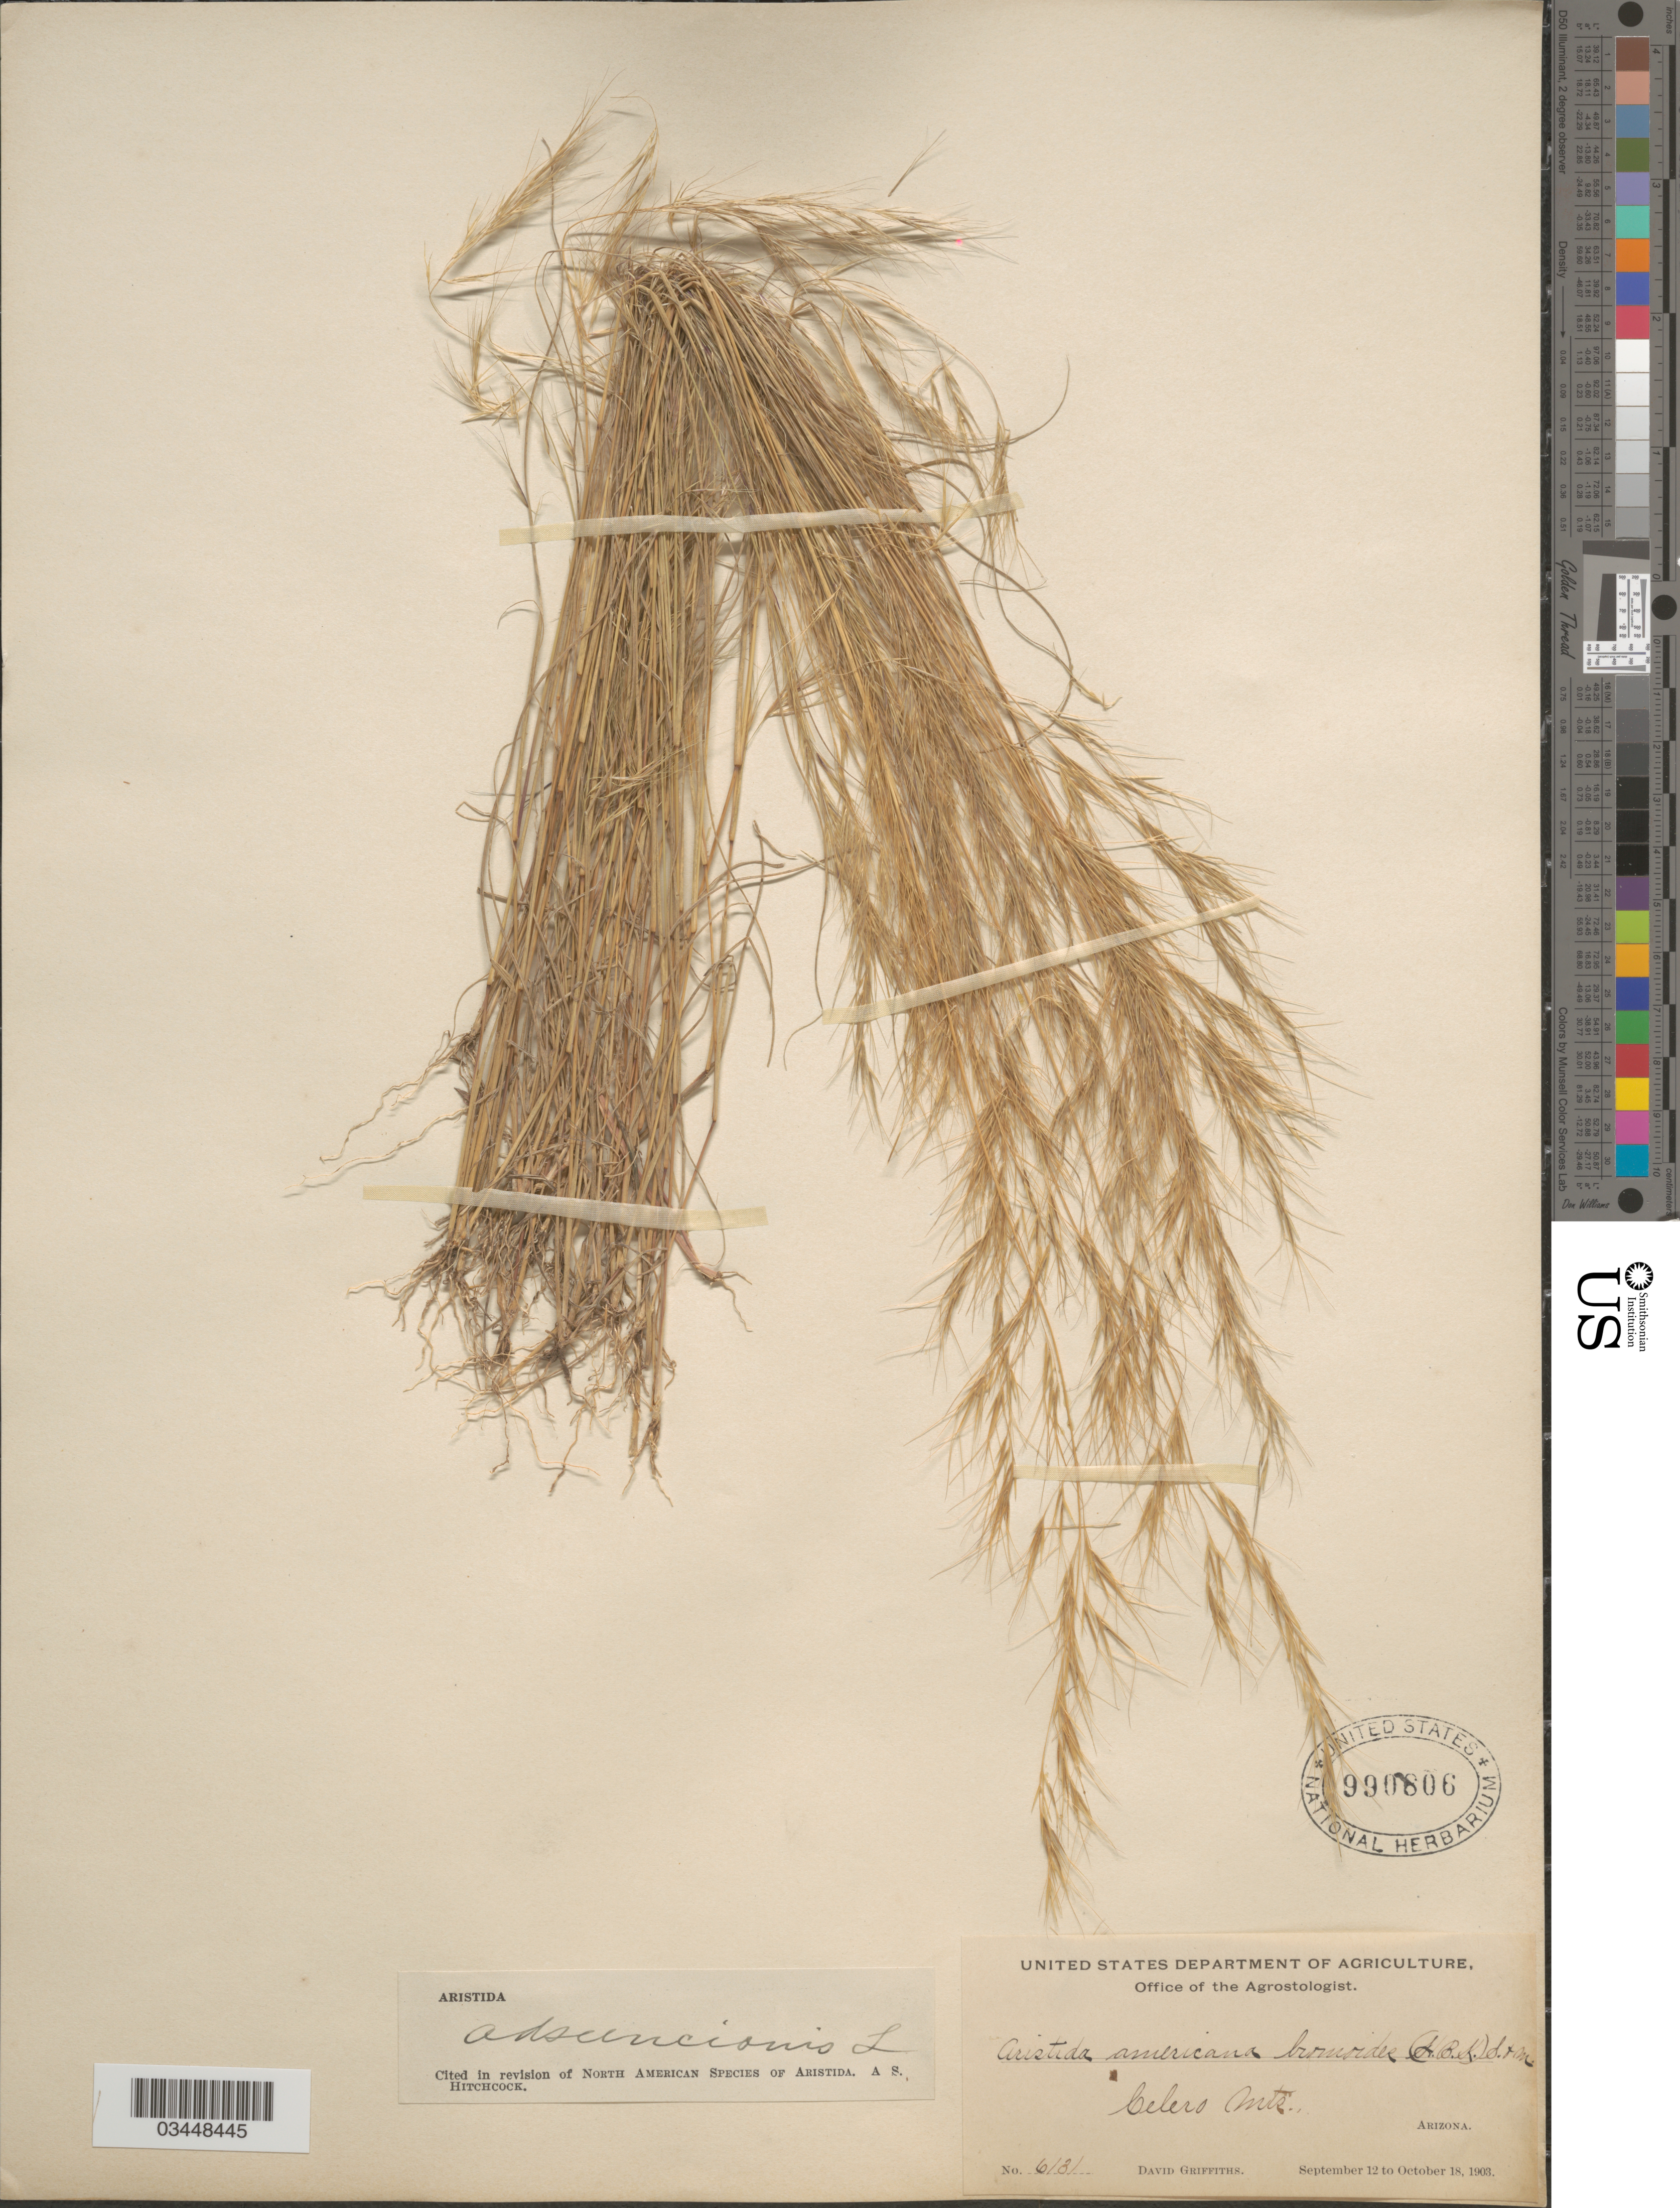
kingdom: Plantae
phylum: Tracheophyta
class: Liliopsida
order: Poales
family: Poaceae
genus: Aristida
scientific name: Aristida adscensionis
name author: L.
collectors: D. Griffiths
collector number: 6131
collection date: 1903-09-12/1903-10-18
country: United States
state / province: Arizona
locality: Celero Mts.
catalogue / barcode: US 990806